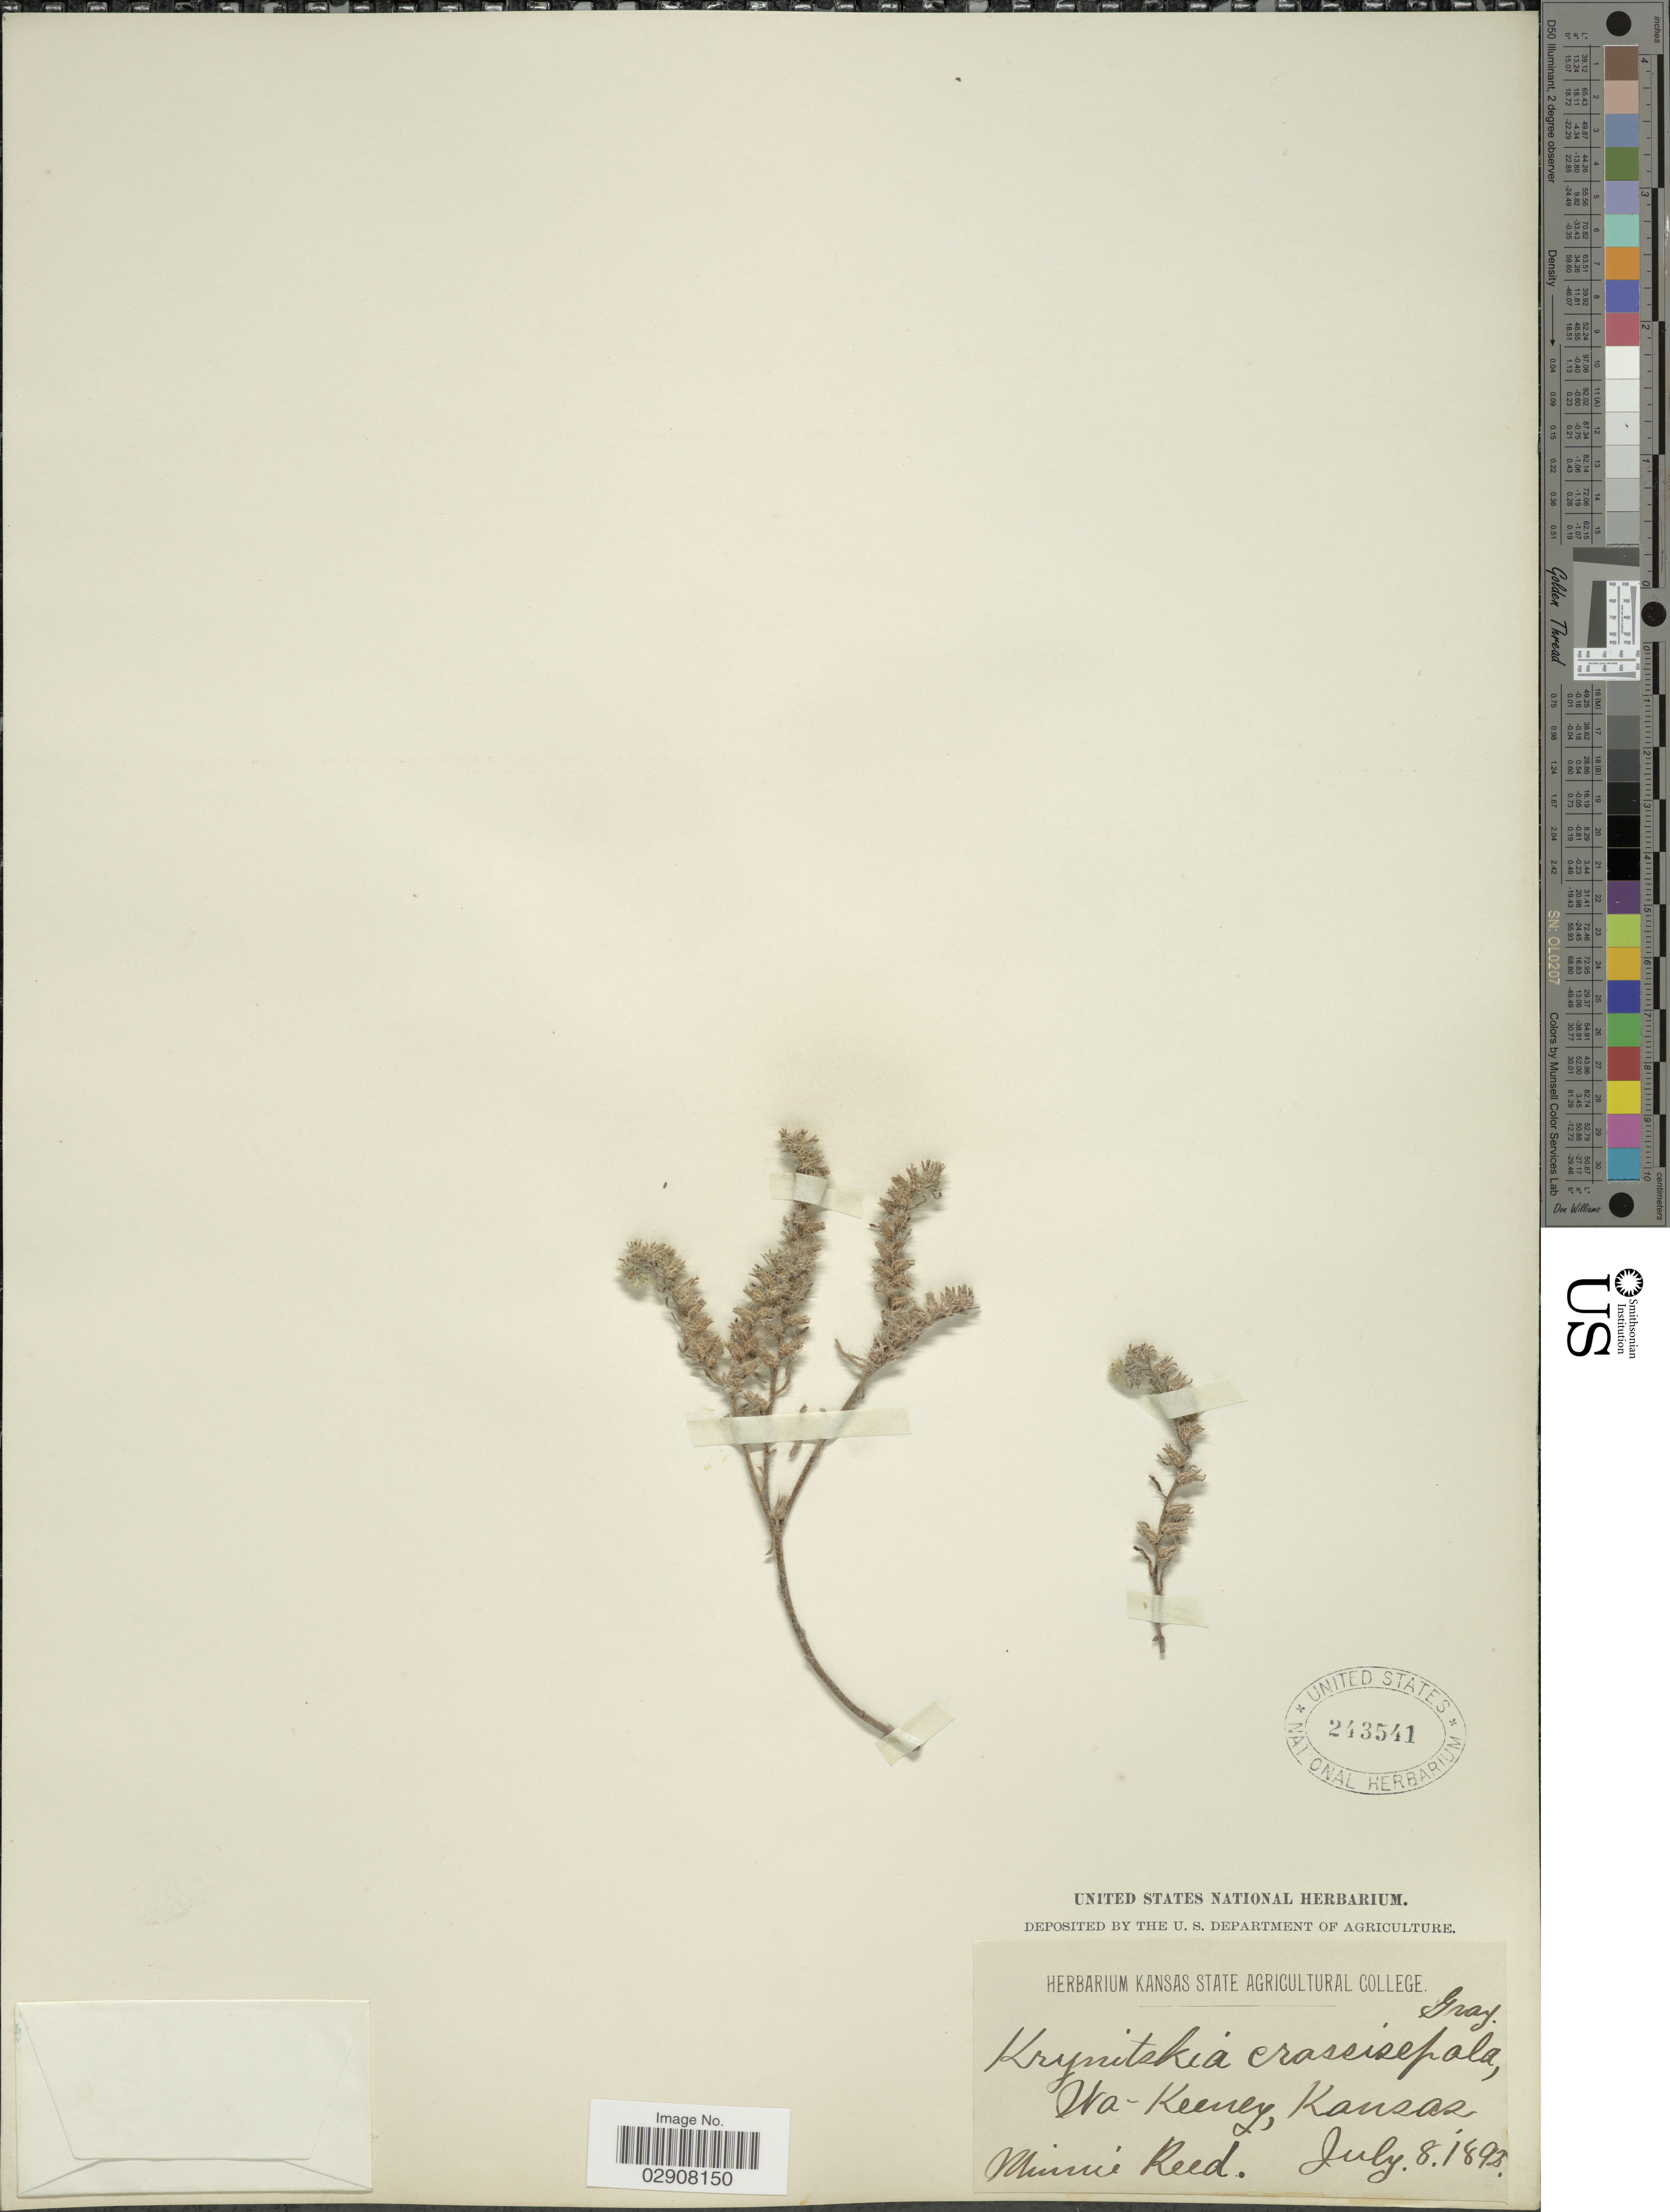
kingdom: Plantae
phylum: Tracheophyta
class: Magnoliopsida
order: Boraginales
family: Boraginaceae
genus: Cryptantha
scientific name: Cryptantha minima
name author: Rydb.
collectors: M. Reed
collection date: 1892-07-08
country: United States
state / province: Kansas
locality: Wa-Keeney.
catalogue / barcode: US 243541